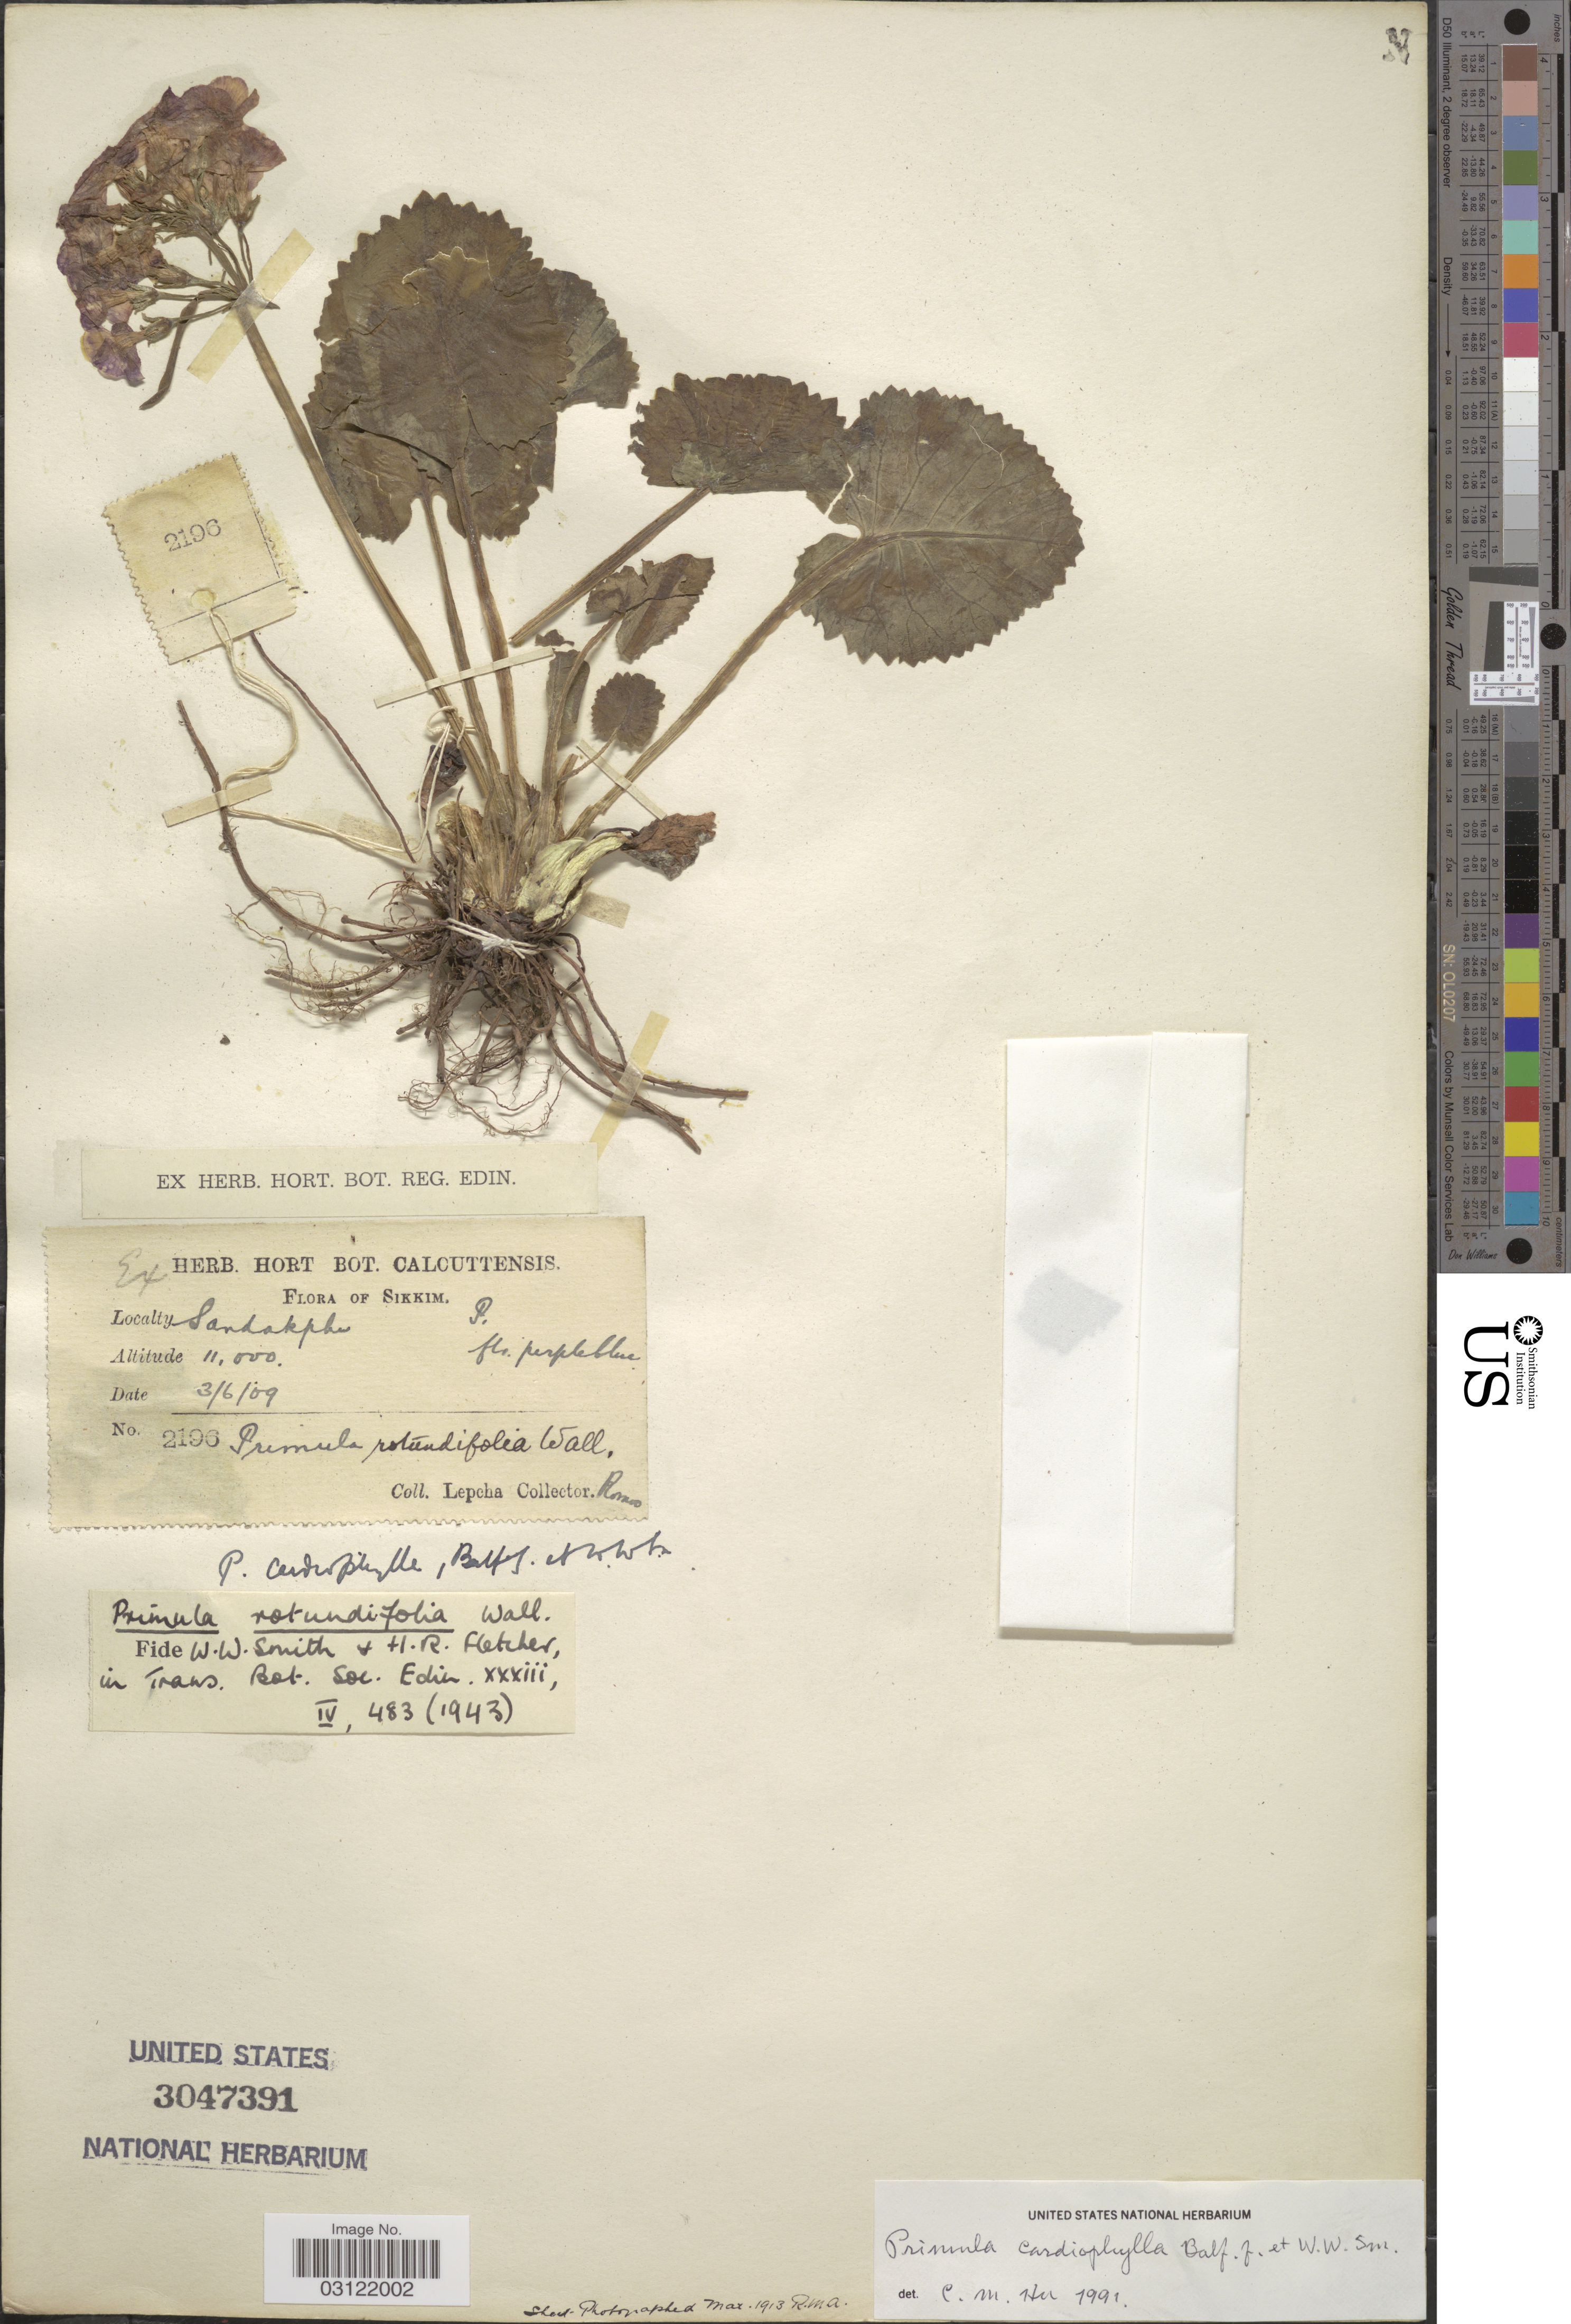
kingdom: Plantae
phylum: Tracheophyta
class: Magnoliopsida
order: Ericales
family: Primulaceae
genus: Primula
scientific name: Primula rotundifolia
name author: Wall.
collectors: R. Lepcha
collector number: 2196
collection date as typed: Transcribed d/m/y: 3/6/9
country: India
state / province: Sikkim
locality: Sandakphu.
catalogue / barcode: US 3047391